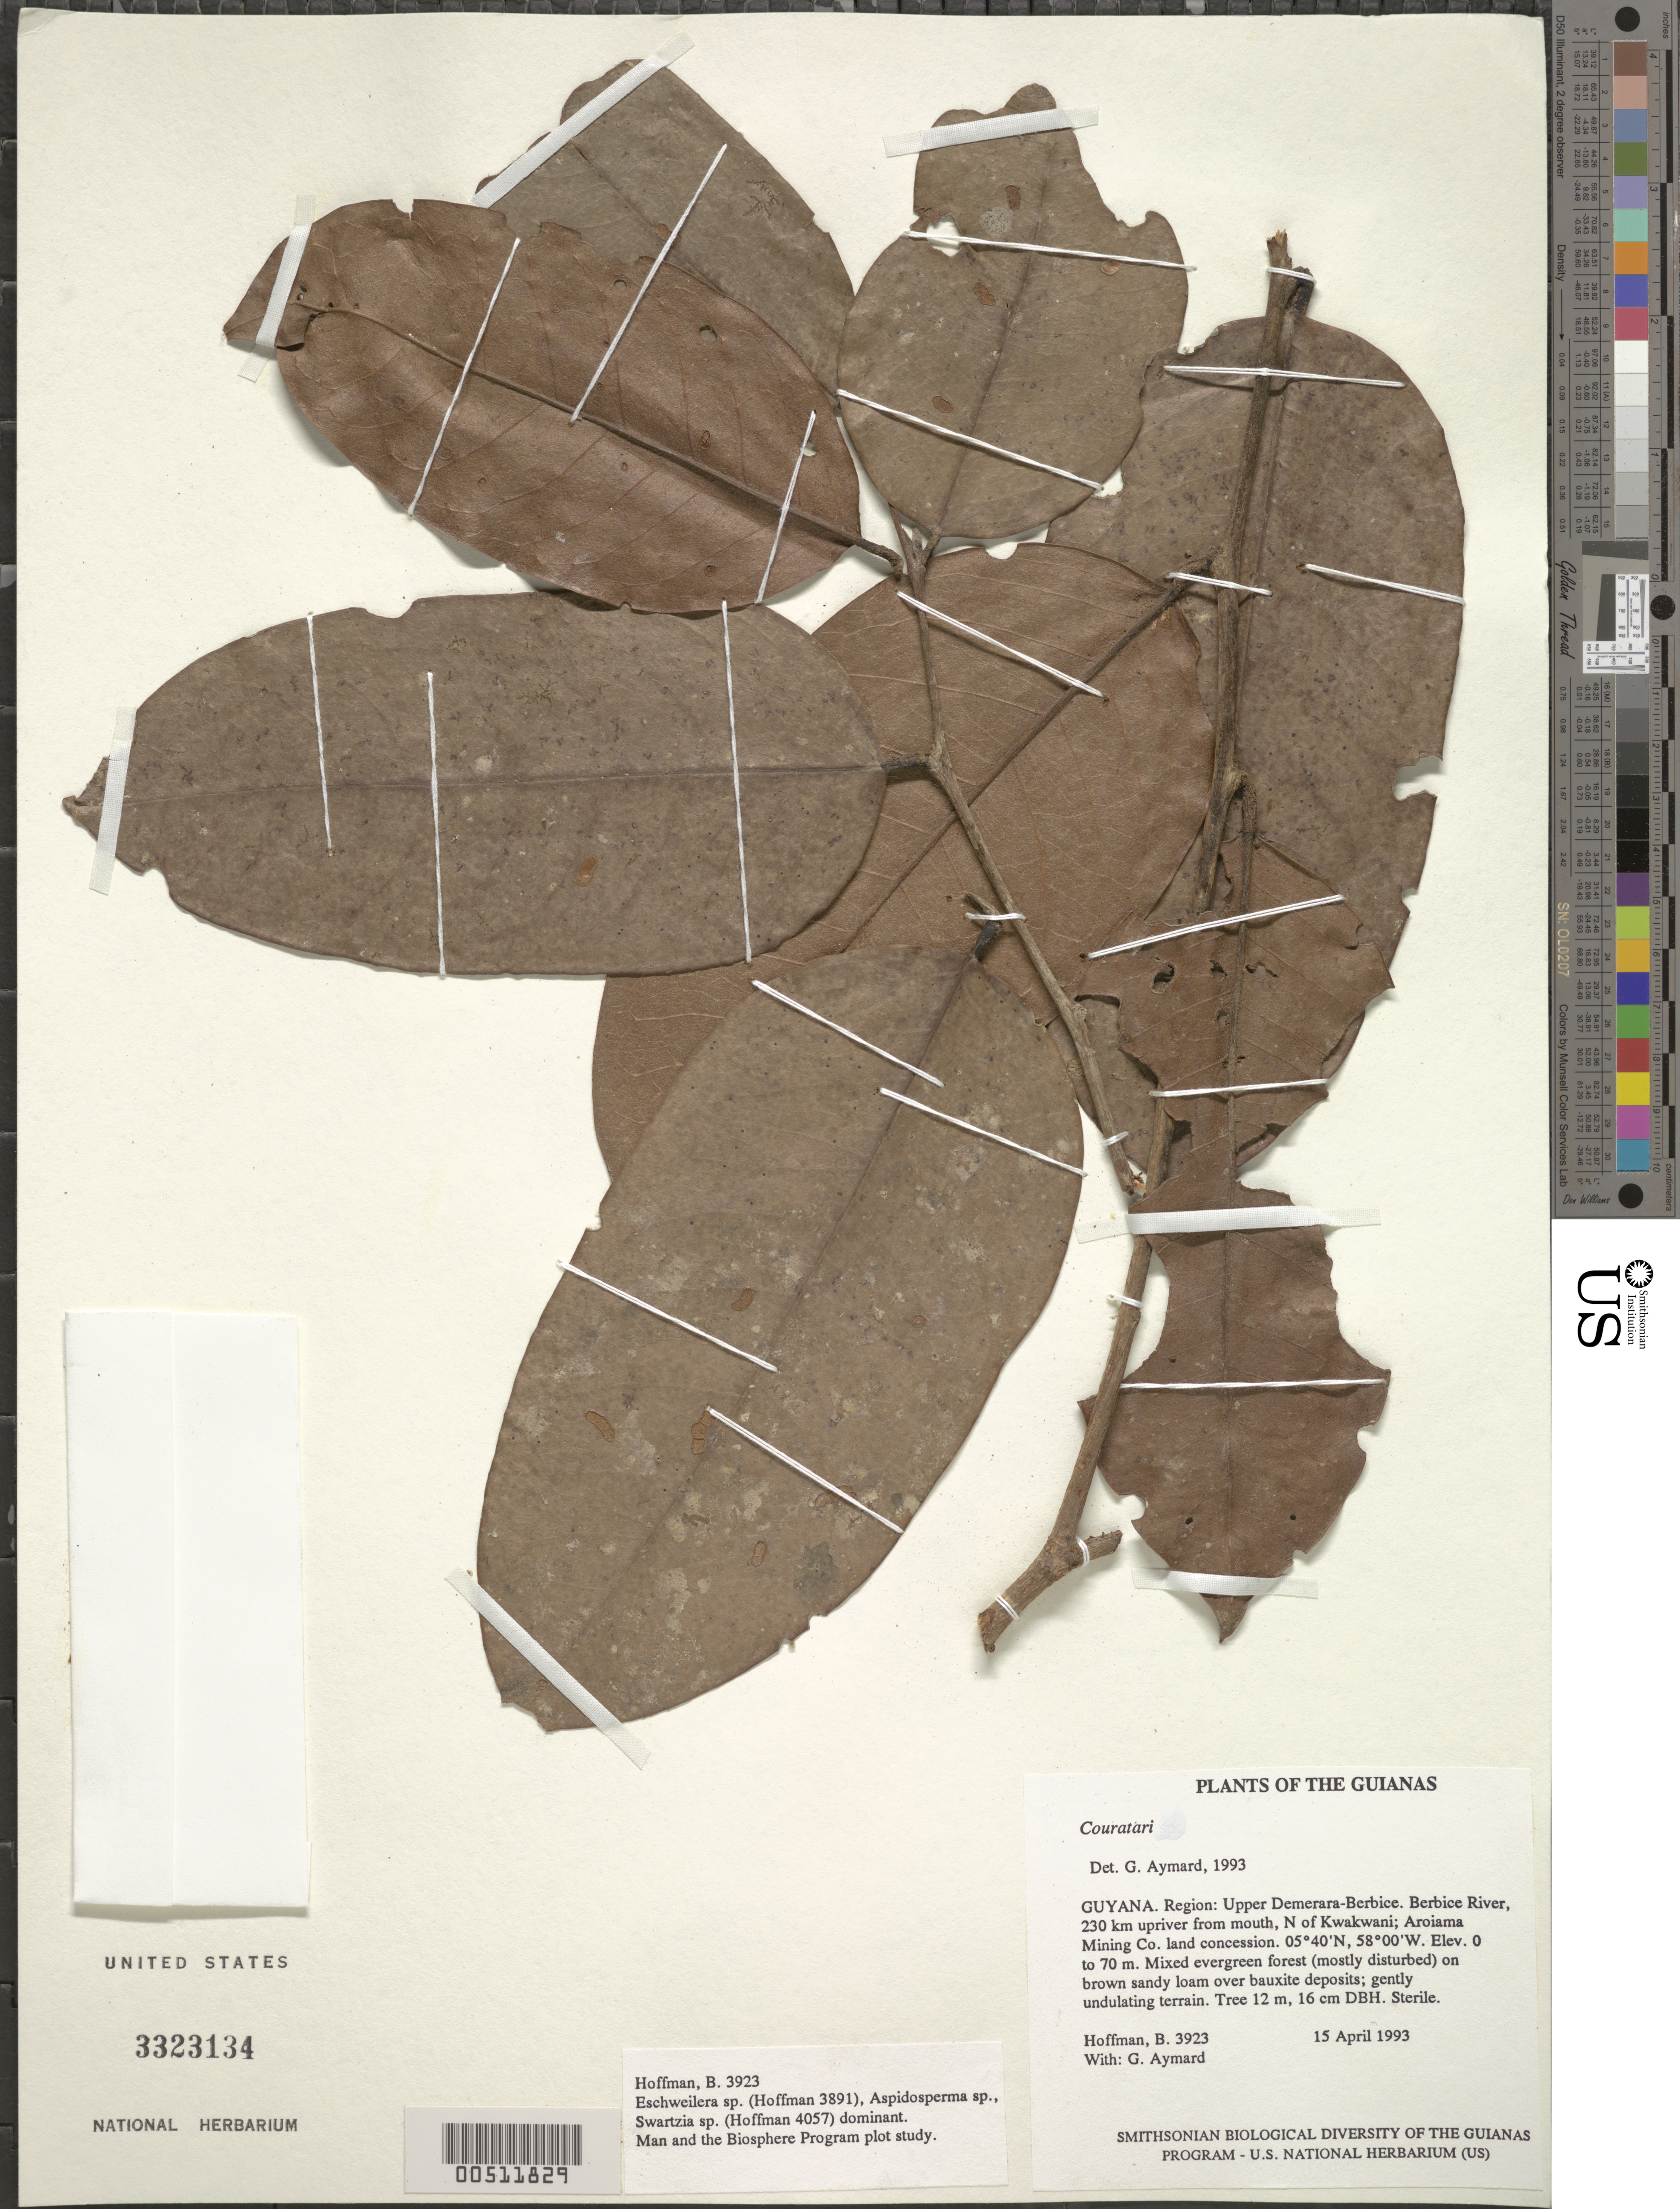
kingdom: Plantae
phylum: Tracheophyta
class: Magnoliopsida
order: Ericales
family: Lecythidaceae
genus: Couratari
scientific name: Couratari sp.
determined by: Aymard C., G. A., (PORT), Univ. Nac. Exp. de los Llanos Ezequiel Zamora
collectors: B. Hoffman & G. A. Aymard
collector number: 3923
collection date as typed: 15 April 1993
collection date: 1993-04-15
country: Guyana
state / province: U. Demerara-Berbice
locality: Berbice River, 230 km upriver from mouth, N of Kwakwani; Aroiama Mining Co. land concession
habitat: Mixed evergreen forest (mostly disturbed) on brown sandy loam over bauxite deposits; gently undulating terrain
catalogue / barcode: US 3323134